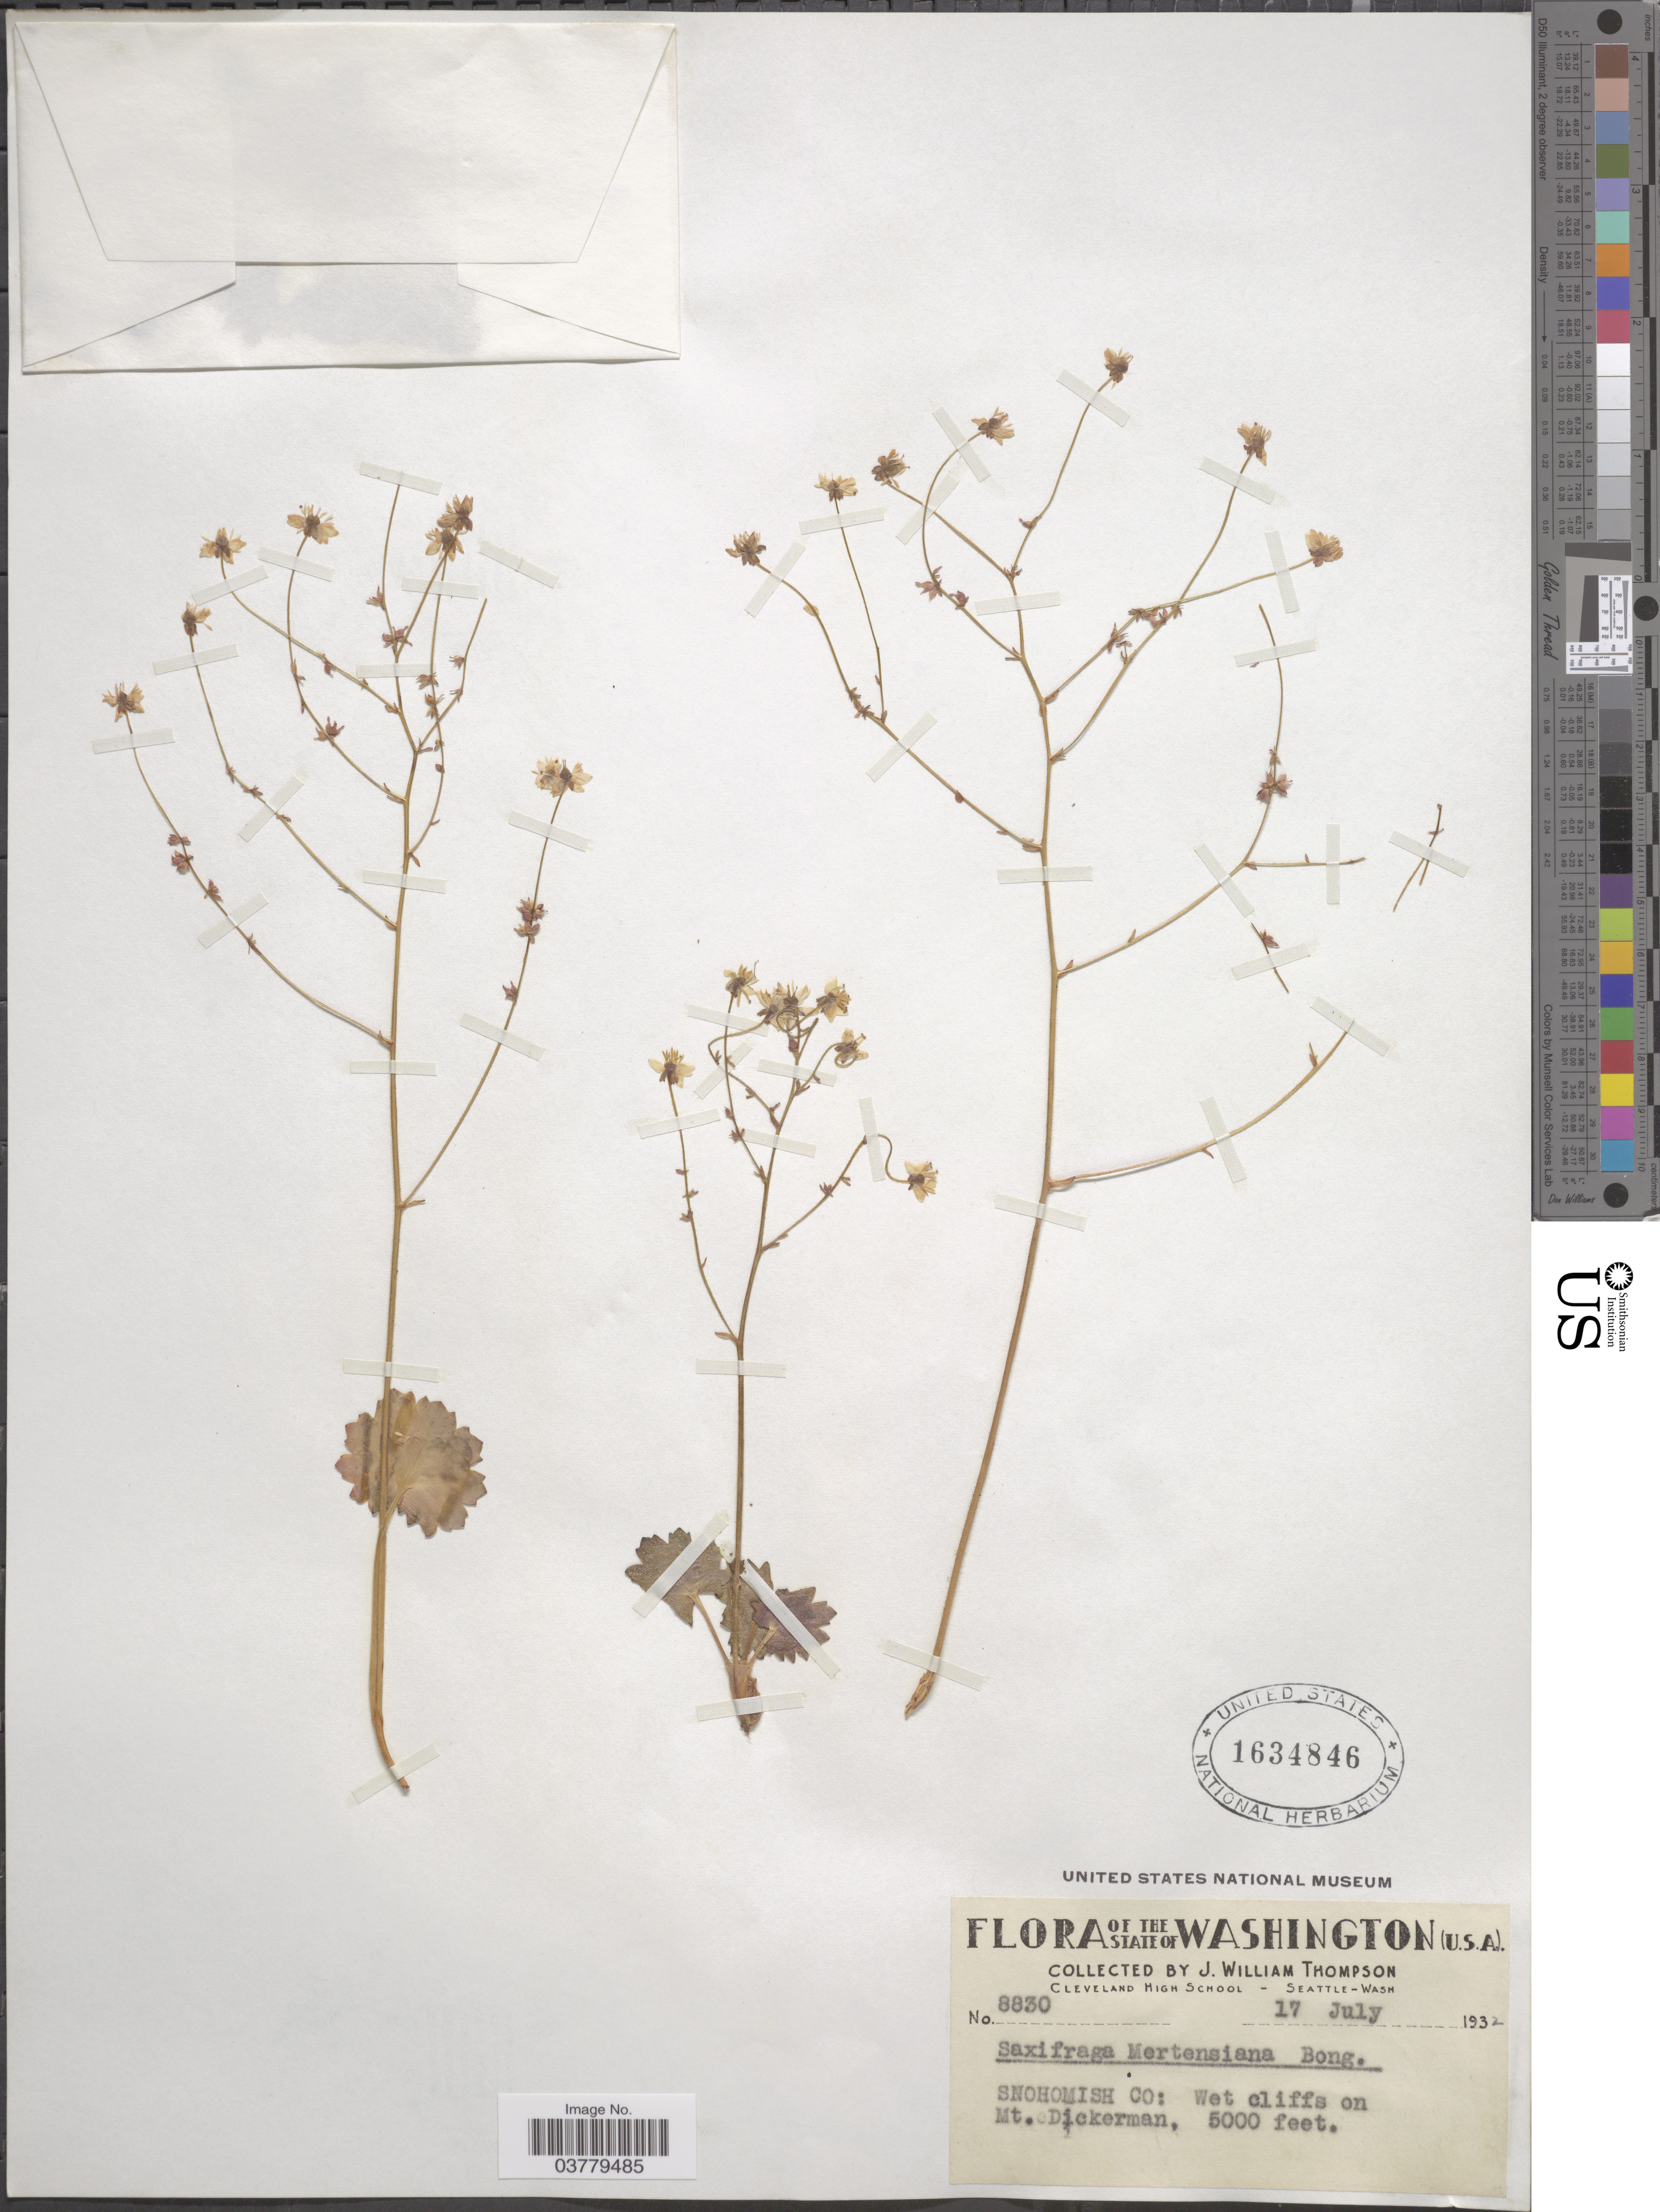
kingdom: Plantae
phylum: Tracheophyta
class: Magnoliopsida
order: Saxifragales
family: Saxifragaceae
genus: Saxifraga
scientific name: Saxifraga mertensiana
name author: Bong.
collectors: J. W. Thompson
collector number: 8830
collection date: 1932-07-17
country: United States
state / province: Washington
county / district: Snohomish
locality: Snohomish Co: Wet cliffs on Mt. Dickerman.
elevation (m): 1524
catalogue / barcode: US 1634846